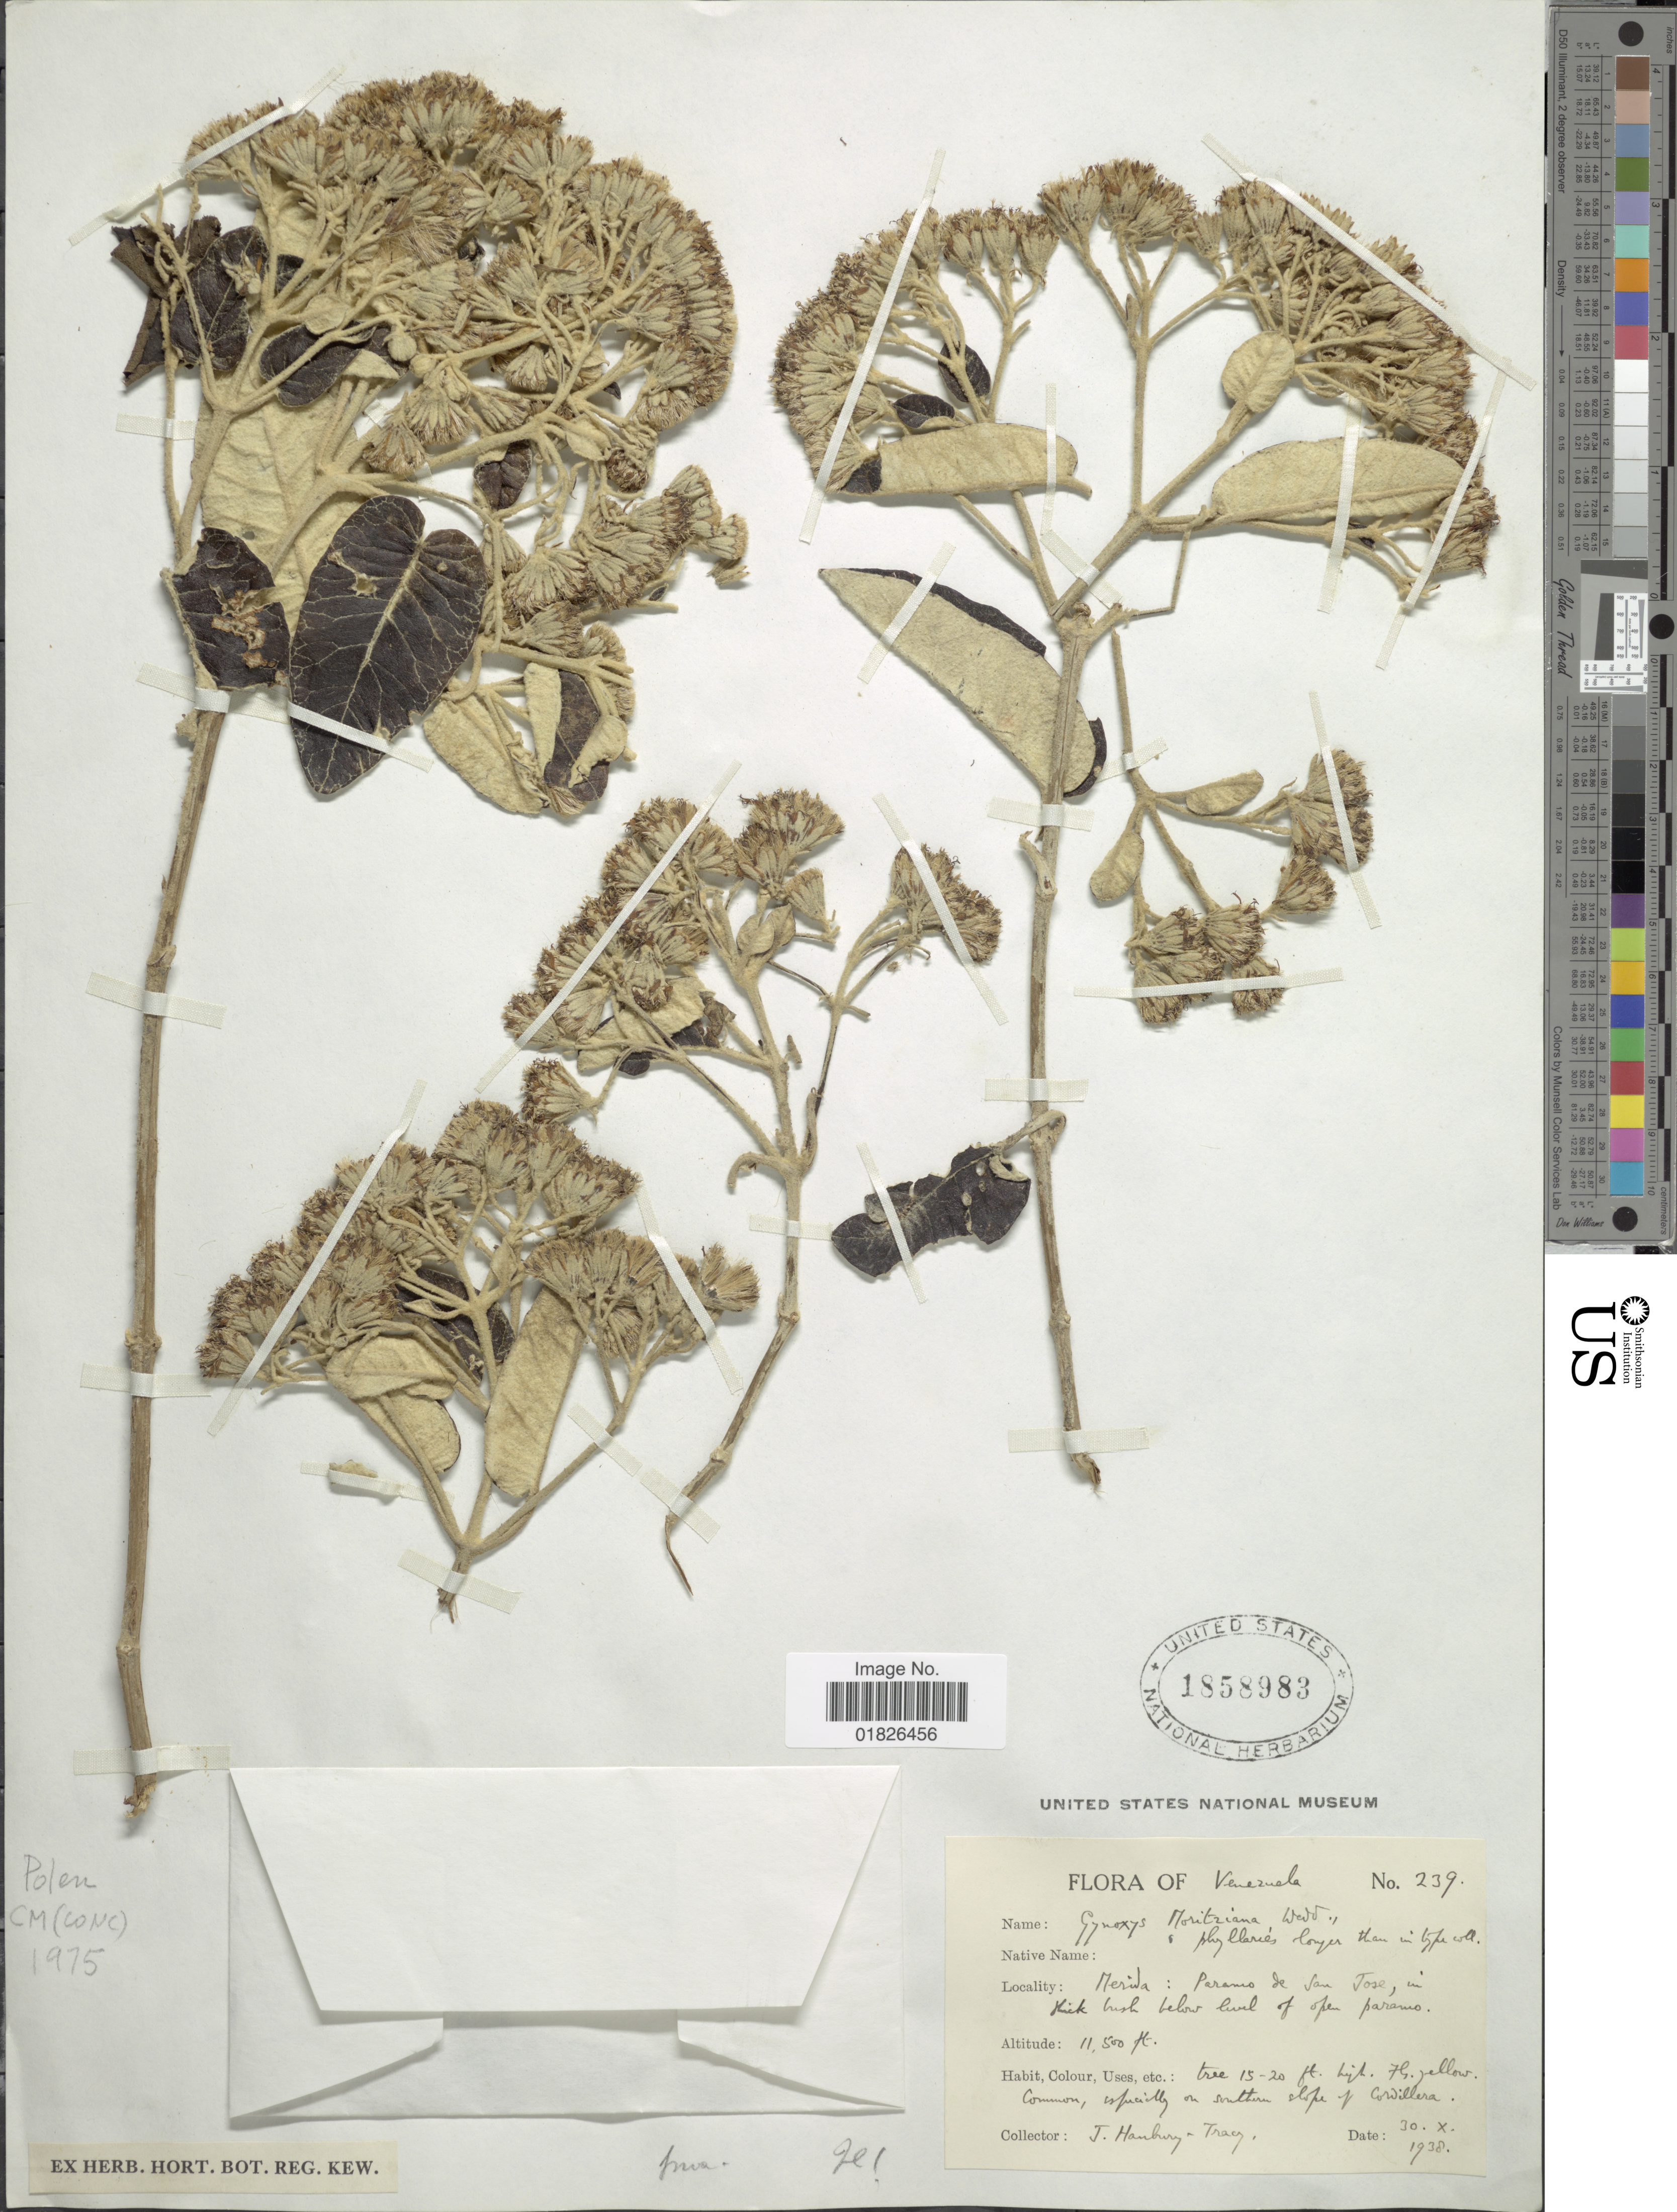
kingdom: Plantae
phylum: Tracheophyta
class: Magnoliopsida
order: Asterales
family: Asteraceae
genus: Gynoxys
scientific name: Gynoxys moritziana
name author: Sch. Bip. ex Wedd.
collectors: J. Hanbury-Tracy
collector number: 239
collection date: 1938-10-30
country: Venezuela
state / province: Mérida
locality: Paramo de San Jose, in thick bush below level of open paramo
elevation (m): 3505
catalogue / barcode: US 1858983